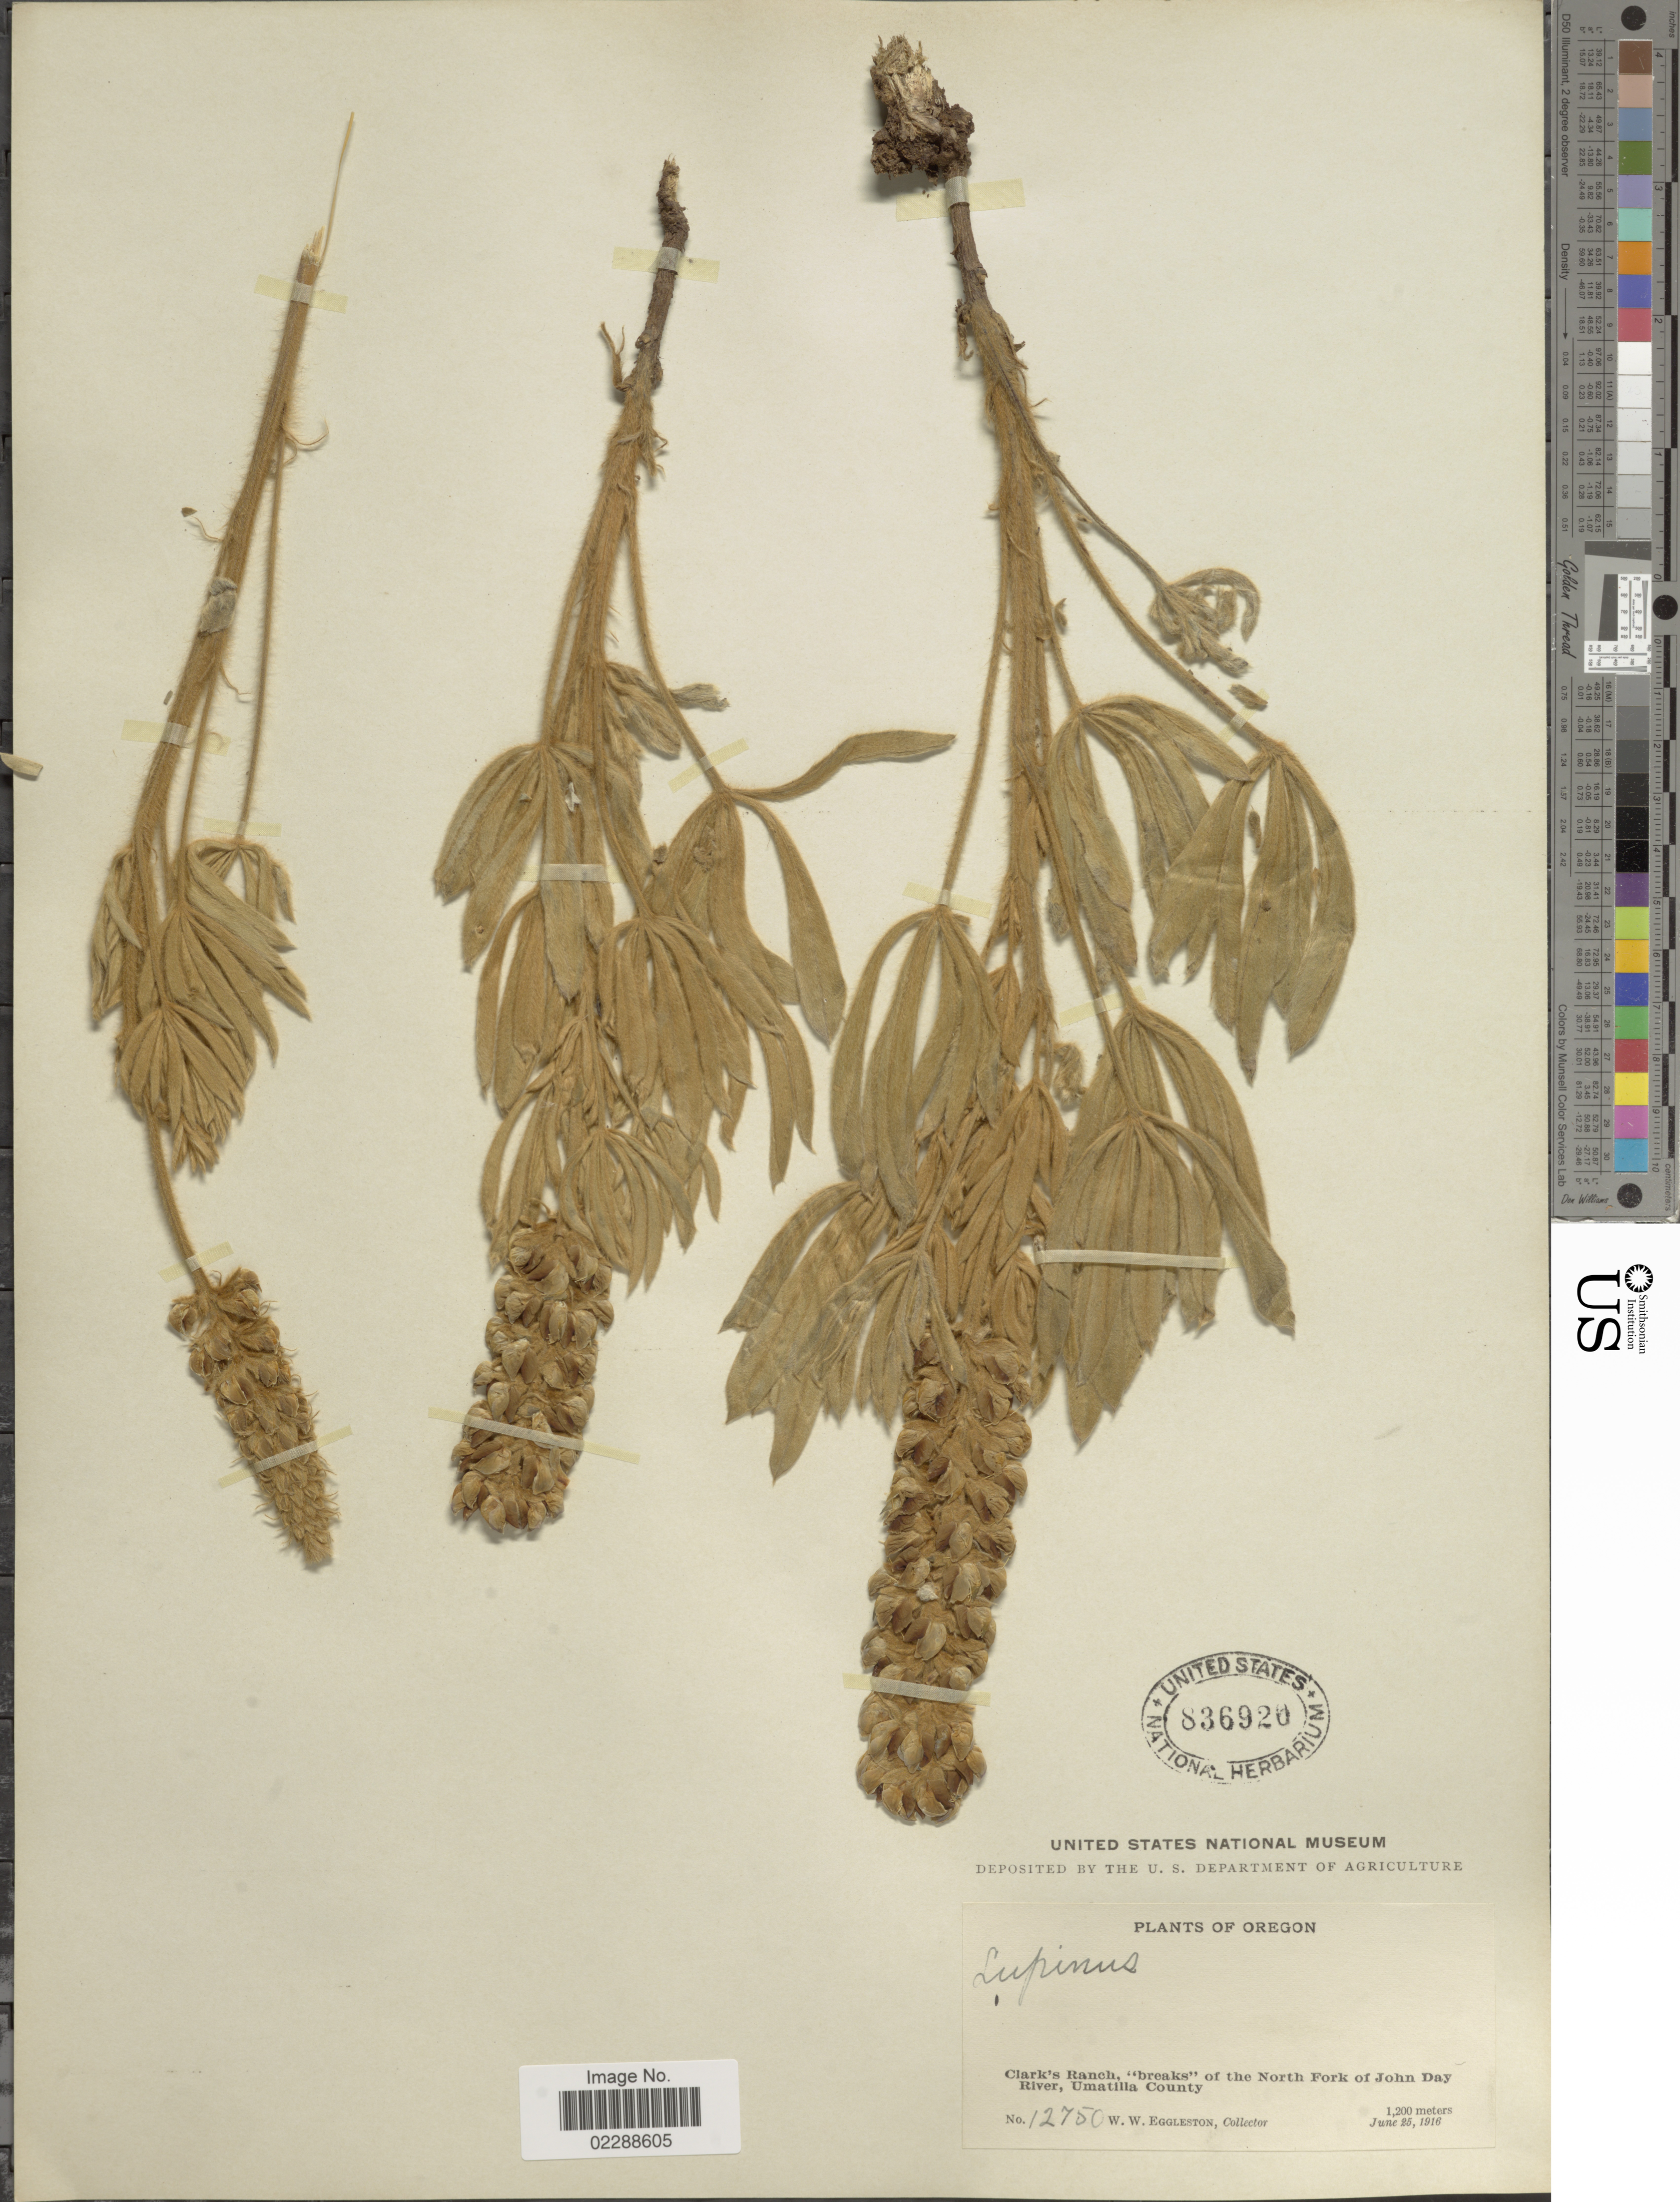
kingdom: Plantae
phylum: Tracheophyta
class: Magnoliopsida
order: Fabales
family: Fabaceae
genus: Lupinus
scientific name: Lupinus sp.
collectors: W. W. Eggleston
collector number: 12750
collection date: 1916-06-25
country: United States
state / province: Oregon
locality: Clark's Ranch, "breaks" of the North Fork of John Day River, Umatilla County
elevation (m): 1200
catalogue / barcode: US 836920